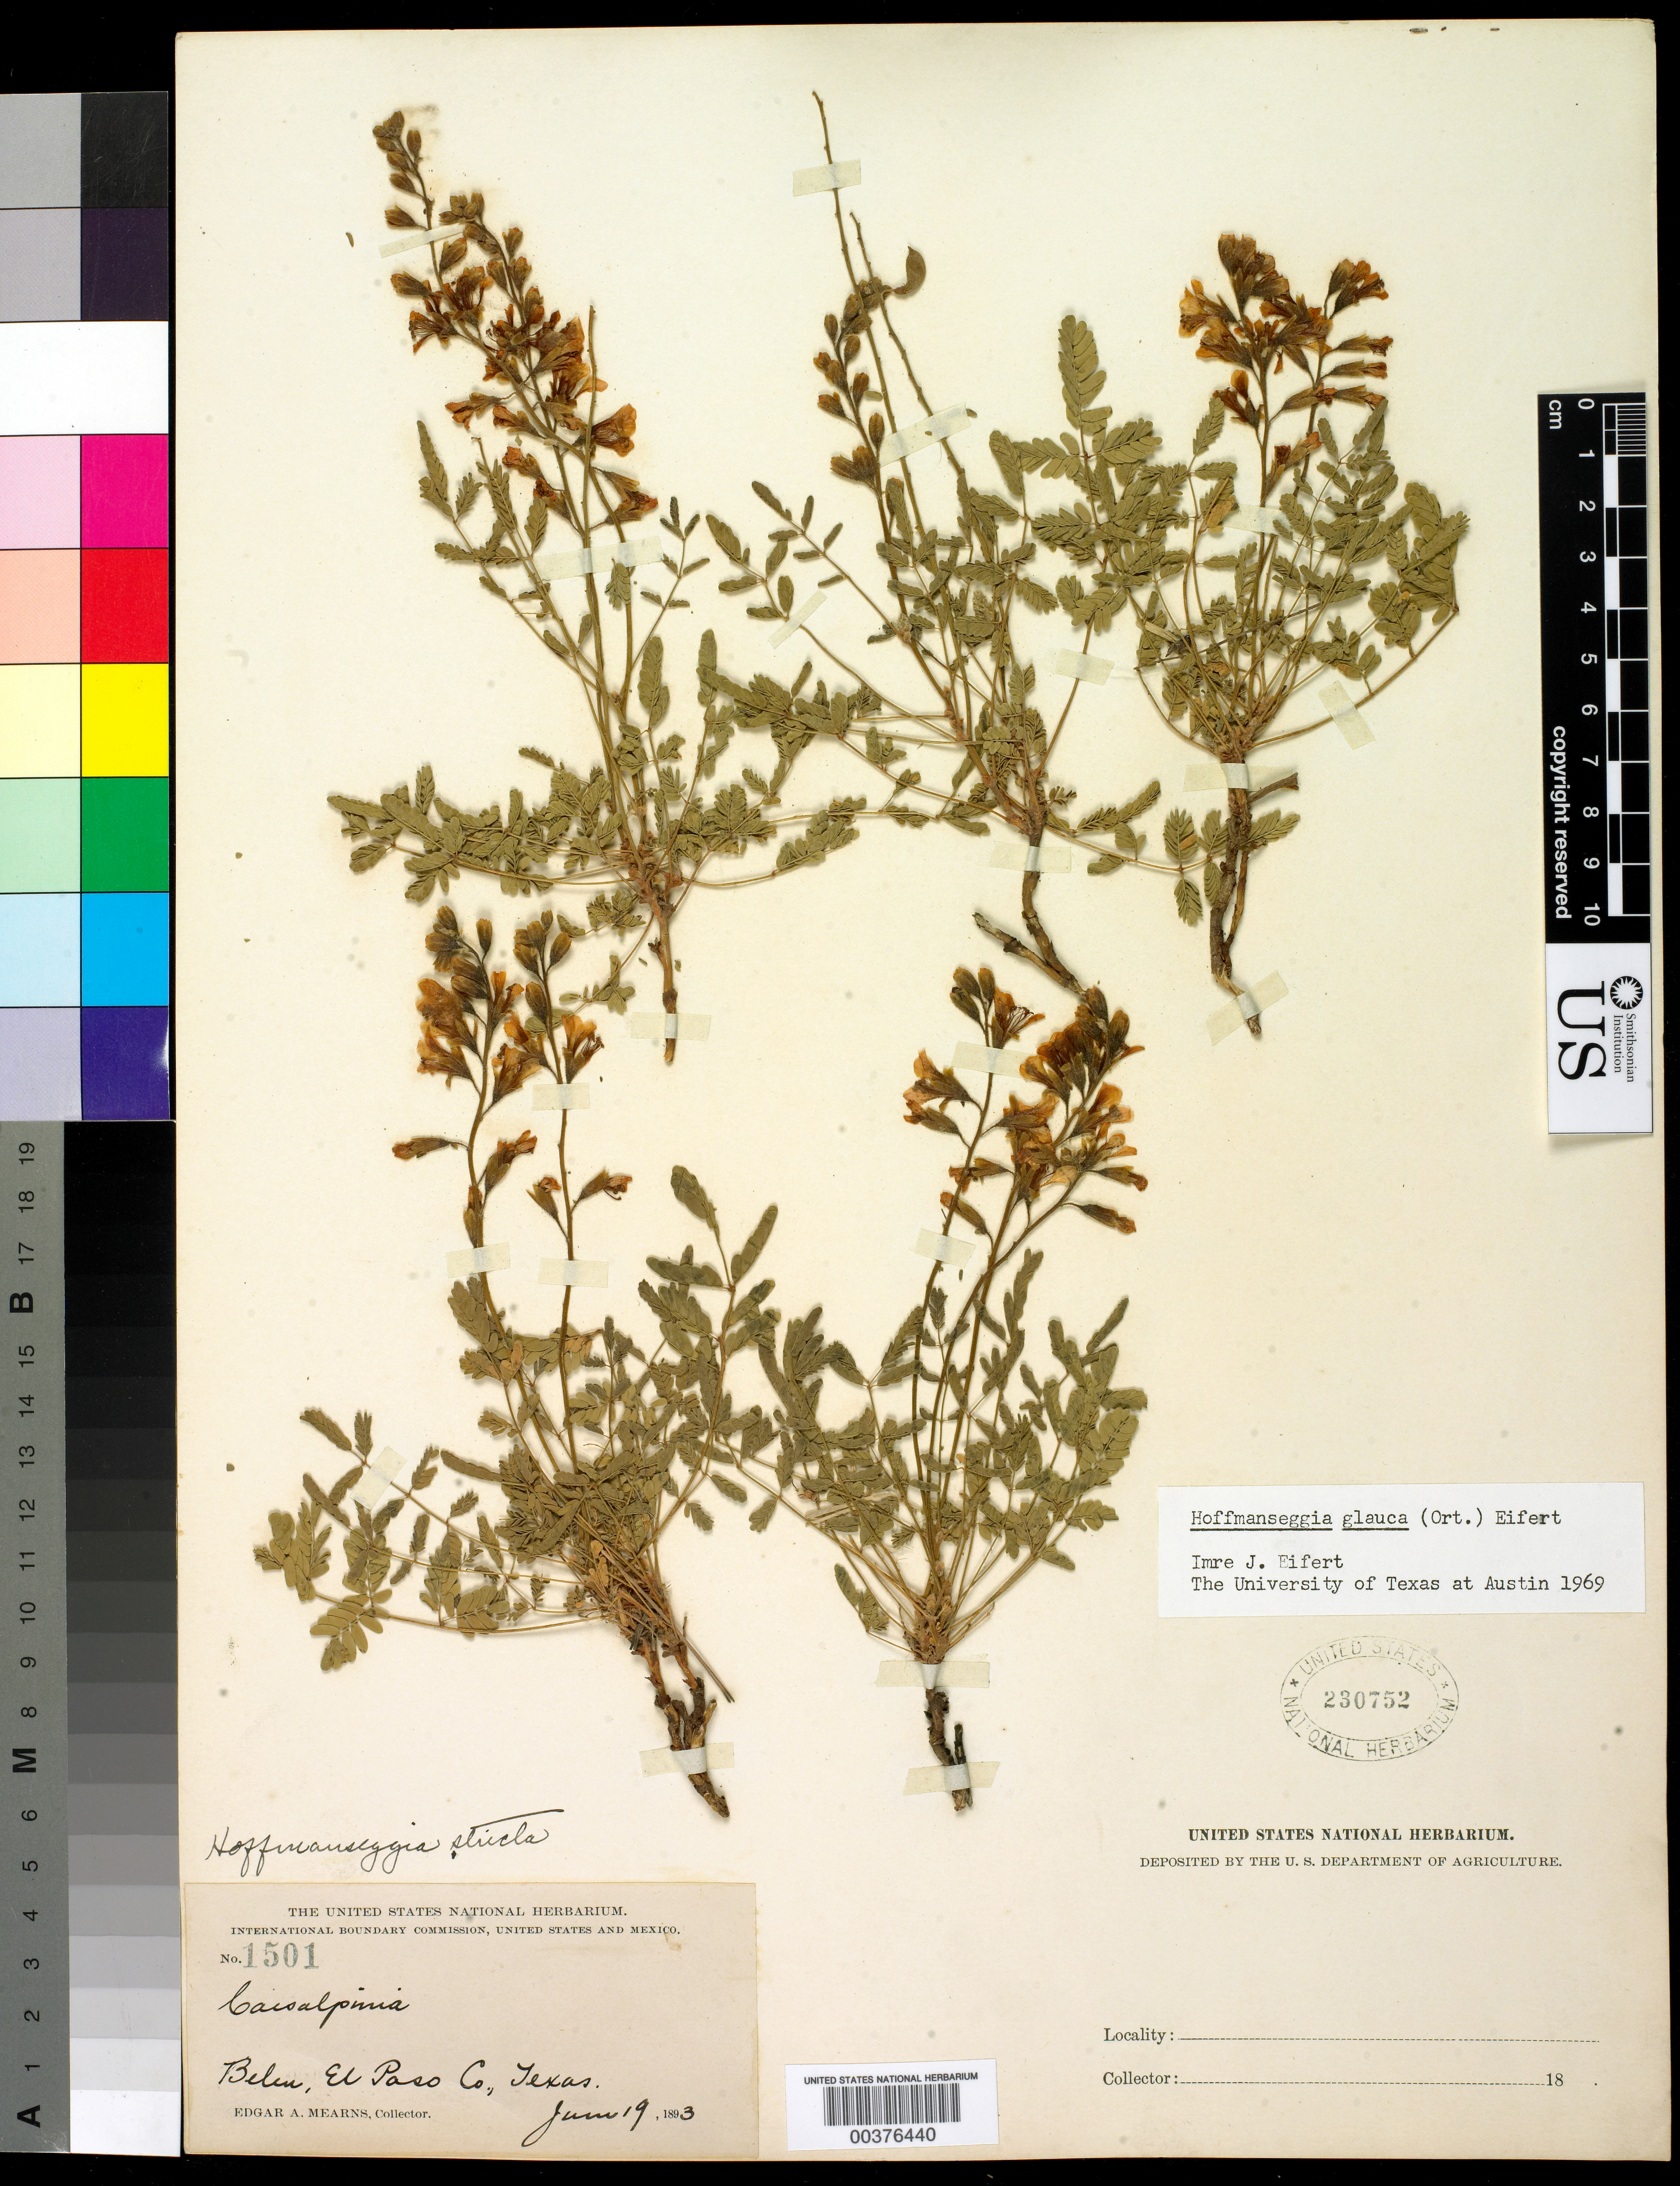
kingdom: Plantae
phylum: Tracheophyta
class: Magnoliopsida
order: Fabales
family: Fabaceae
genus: Hoffmannseggia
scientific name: Hoffmannseggia glauca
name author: (Ortega) Eifert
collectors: E. A. Mearns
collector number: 1501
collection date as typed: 19 Jun 1893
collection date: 1893-06-19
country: United States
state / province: Texas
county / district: El Paso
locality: Belen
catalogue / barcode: US 230752